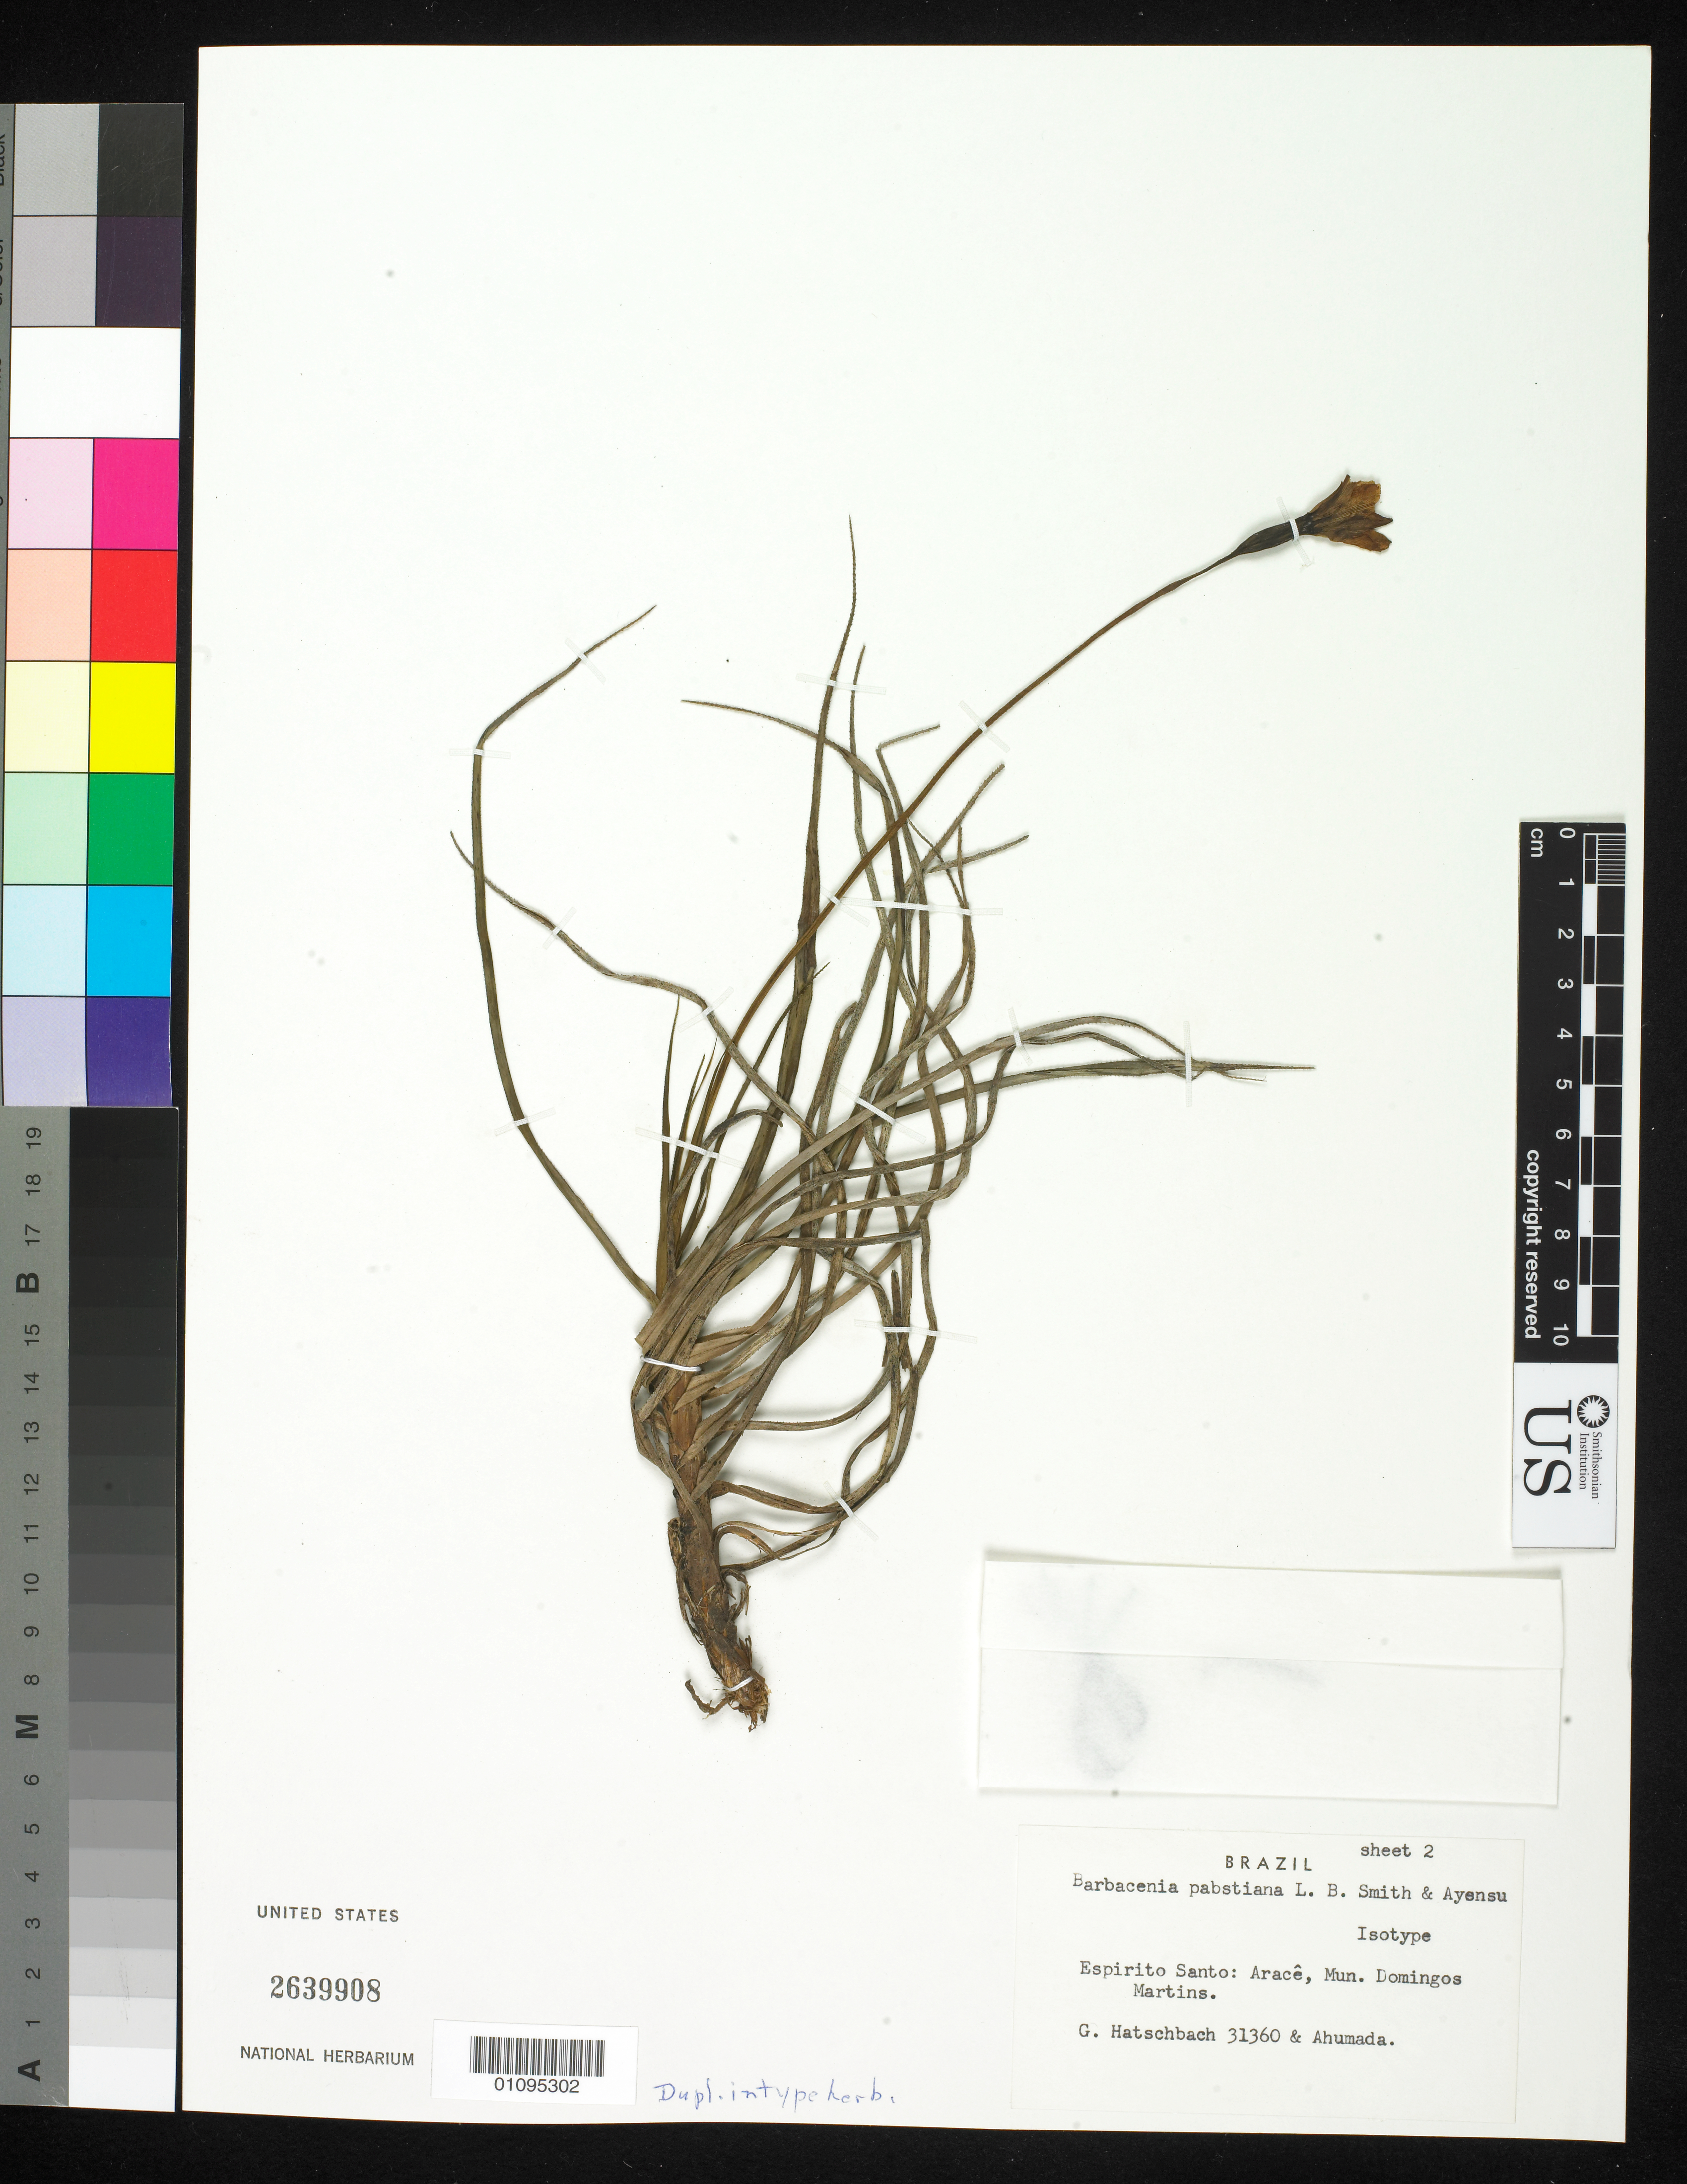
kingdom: Plantae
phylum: Tracheophyta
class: Liliopsida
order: Pandanales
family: Velloziaceae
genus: Barbacenia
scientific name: Barbacenia pabstiana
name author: L.B. Sm. & Ayensu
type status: Isotype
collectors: G. Hatschbach & Z. Ahumada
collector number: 31360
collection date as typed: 07 Feb 1973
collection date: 1973-02-07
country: Brazil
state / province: Espírito Santo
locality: Domingos Martins, Arace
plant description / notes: Date collected is from SN 2639907 (Sheet 1). This specimen is labeled as Sheet 2.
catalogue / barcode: US 2639908